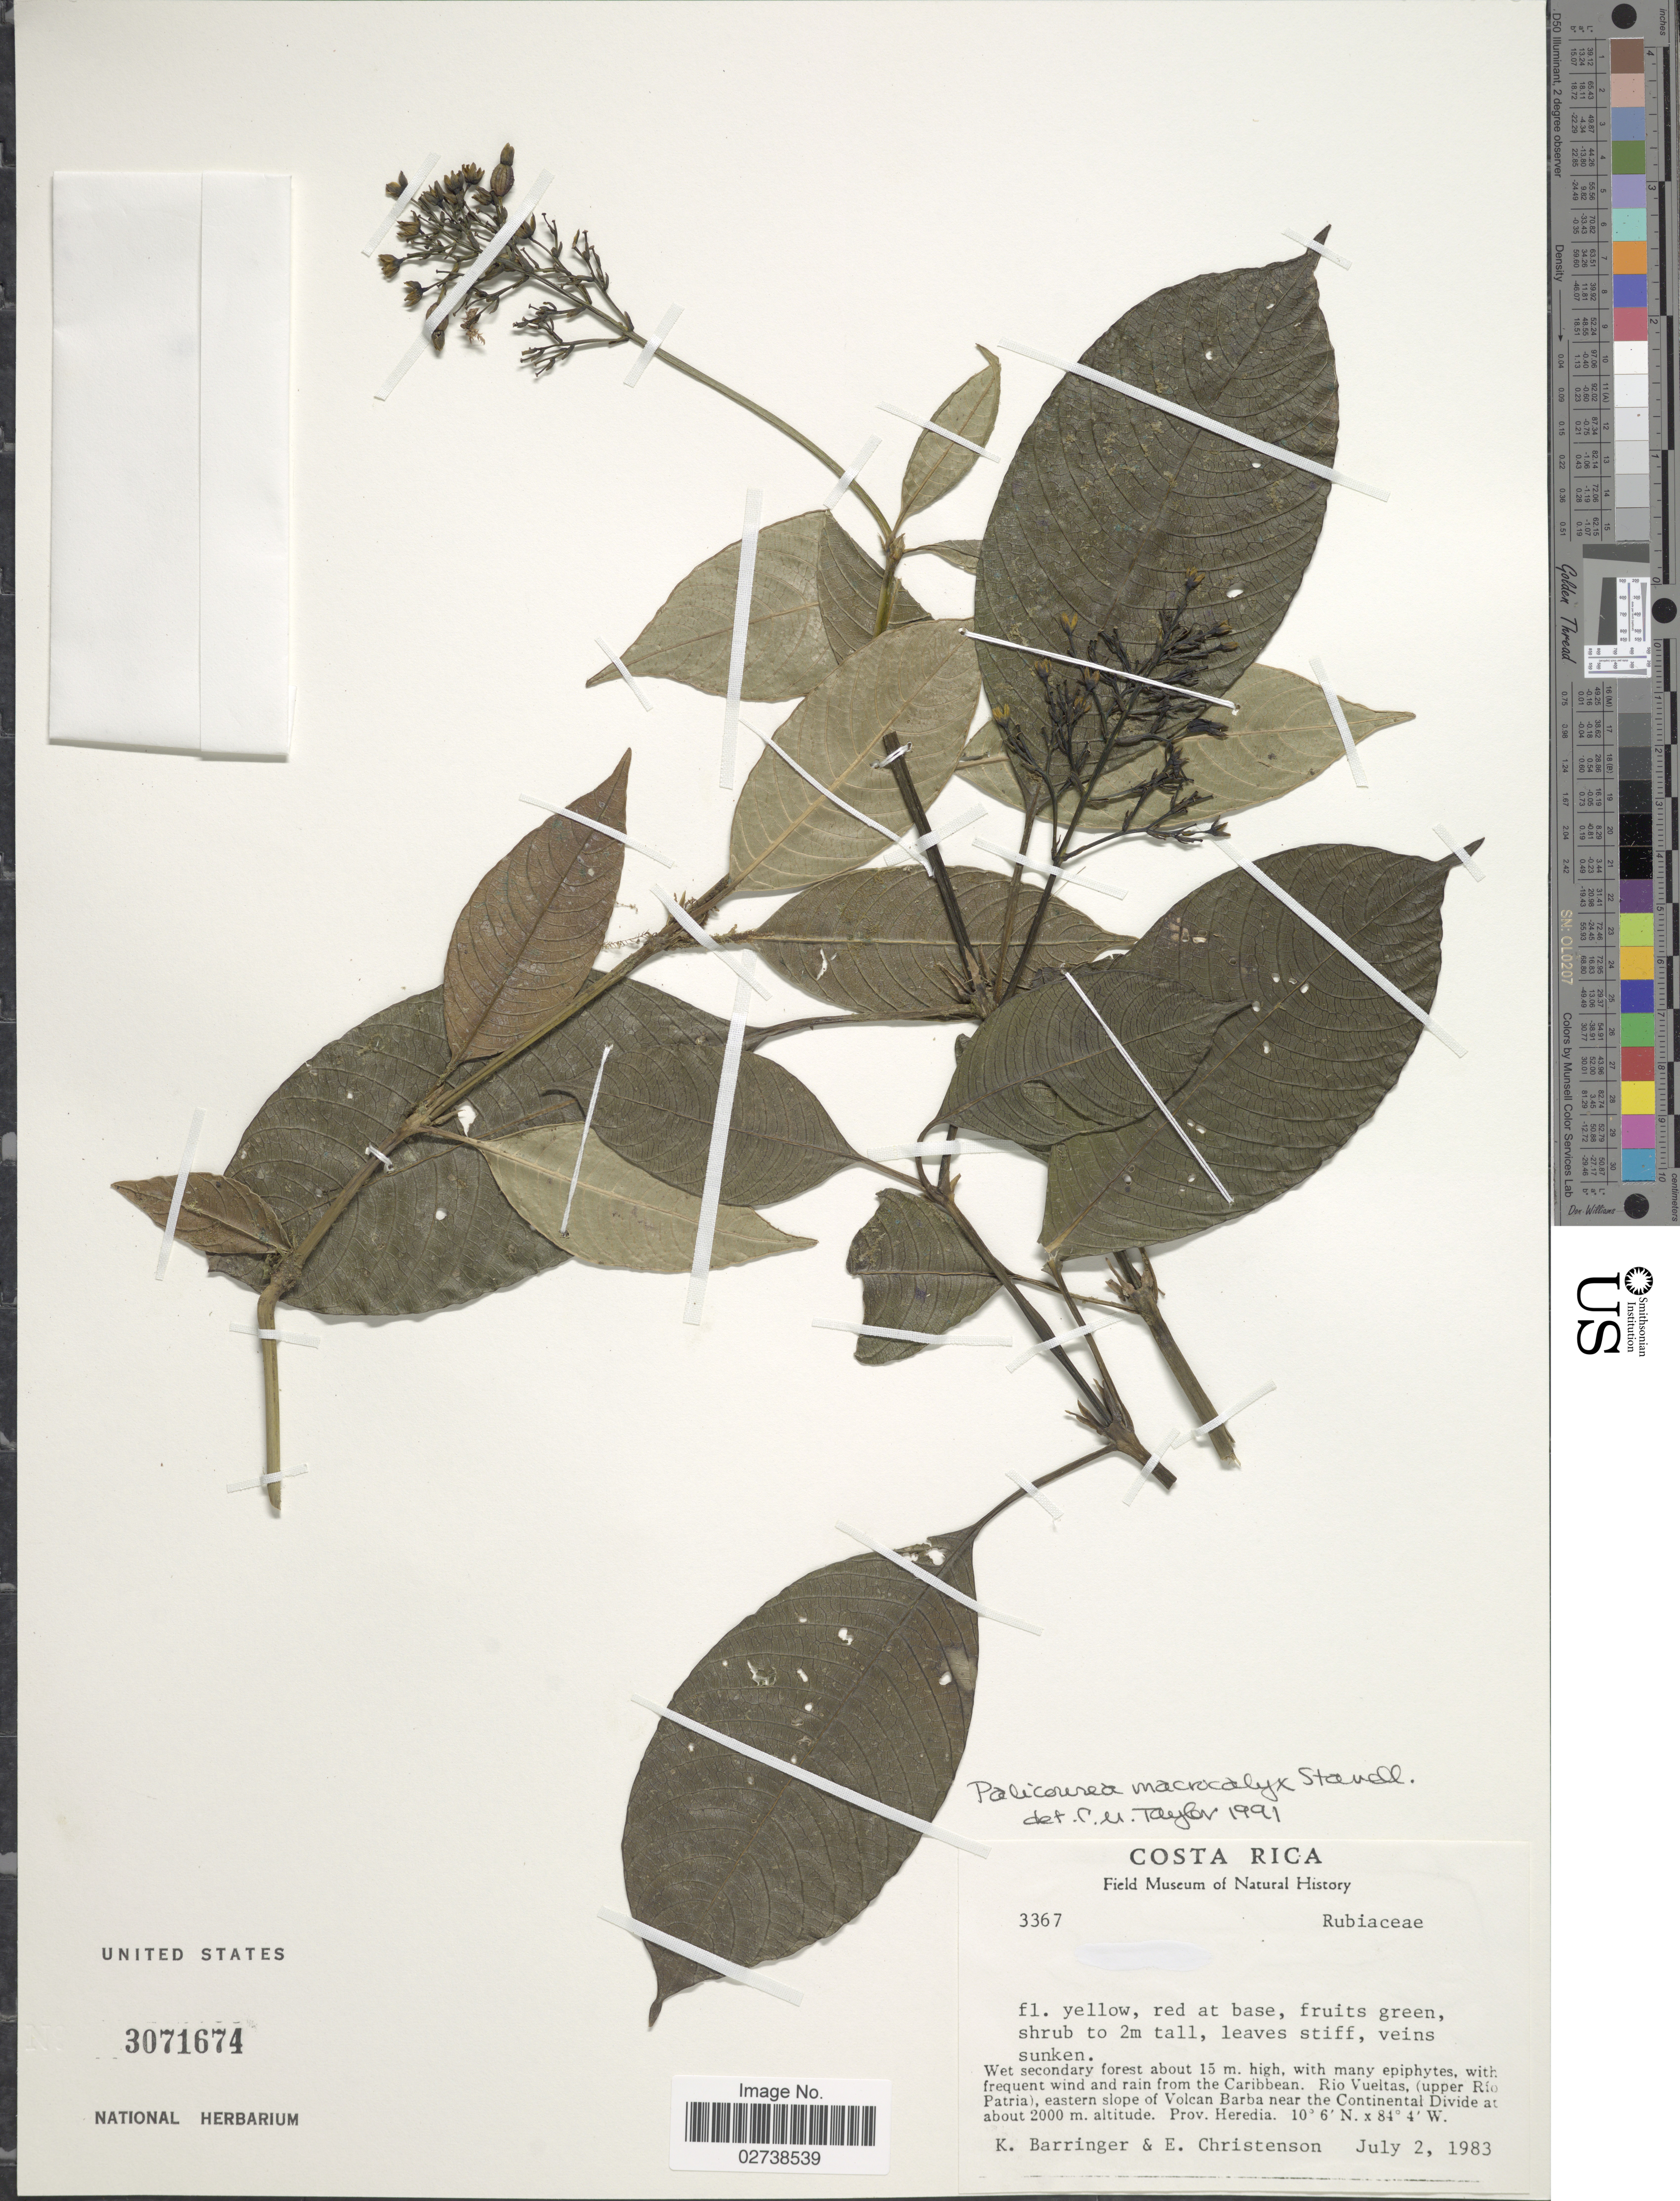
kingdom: Plantae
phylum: Tracheophyta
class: Magnoliopsida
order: Gentianales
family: Rubiaceae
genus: Palicourea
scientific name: Palicourea macrocalyx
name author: Standl.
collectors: K. Barringer & E. Christensen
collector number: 3367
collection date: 1983-07-02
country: Costa Rica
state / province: Heredia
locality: Rio Vueltas, (upper Río Patria), eastern slope of Volcan Barba near the Continnetal Divide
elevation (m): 2000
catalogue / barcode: US 3071674